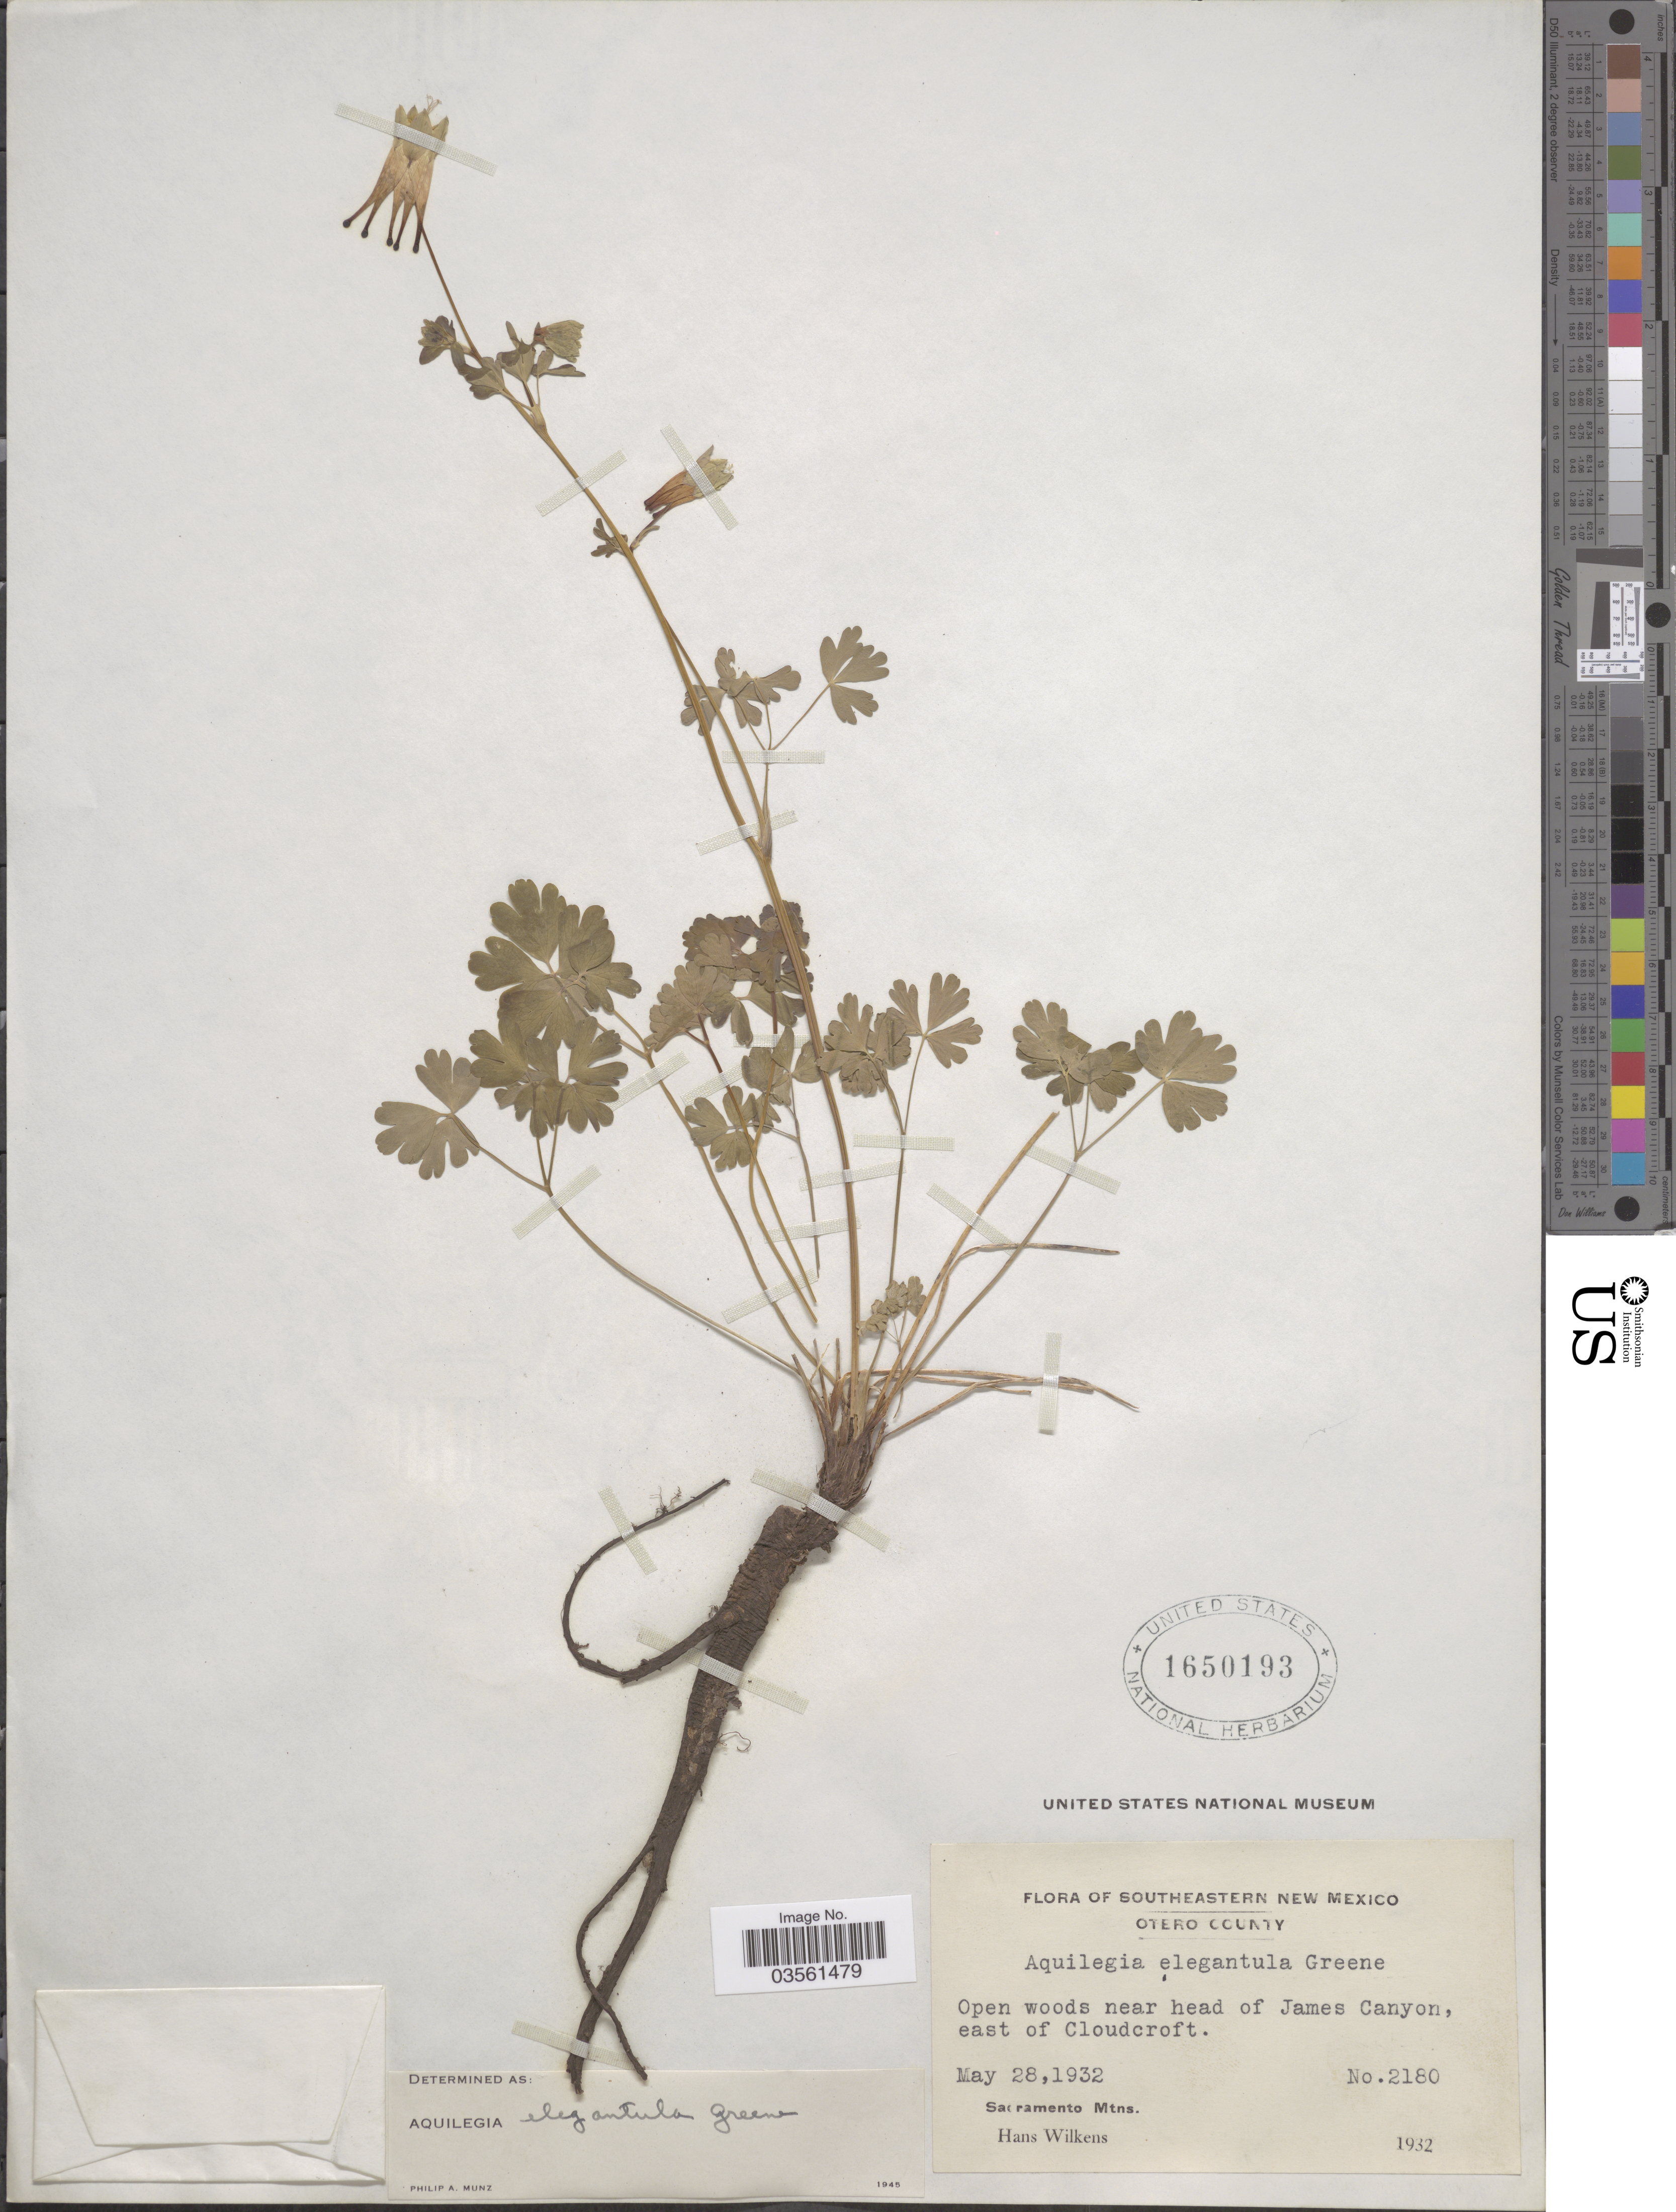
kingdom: Plantae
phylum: Tracheophyta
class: Magnoliopsida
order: Ranunculales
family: Ranunculaceae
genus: Aquilegia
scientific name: Aquilegia elegantula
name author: Greene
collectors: H. Wilkens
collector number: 2180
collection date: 1932-05-28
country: United States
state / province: New Mexico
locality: Southeastern New Mexico. Otero County. Open woods near head of James Canyon, east of Cloudcroft. Sacramento Mtns.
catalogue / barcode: US 1650193